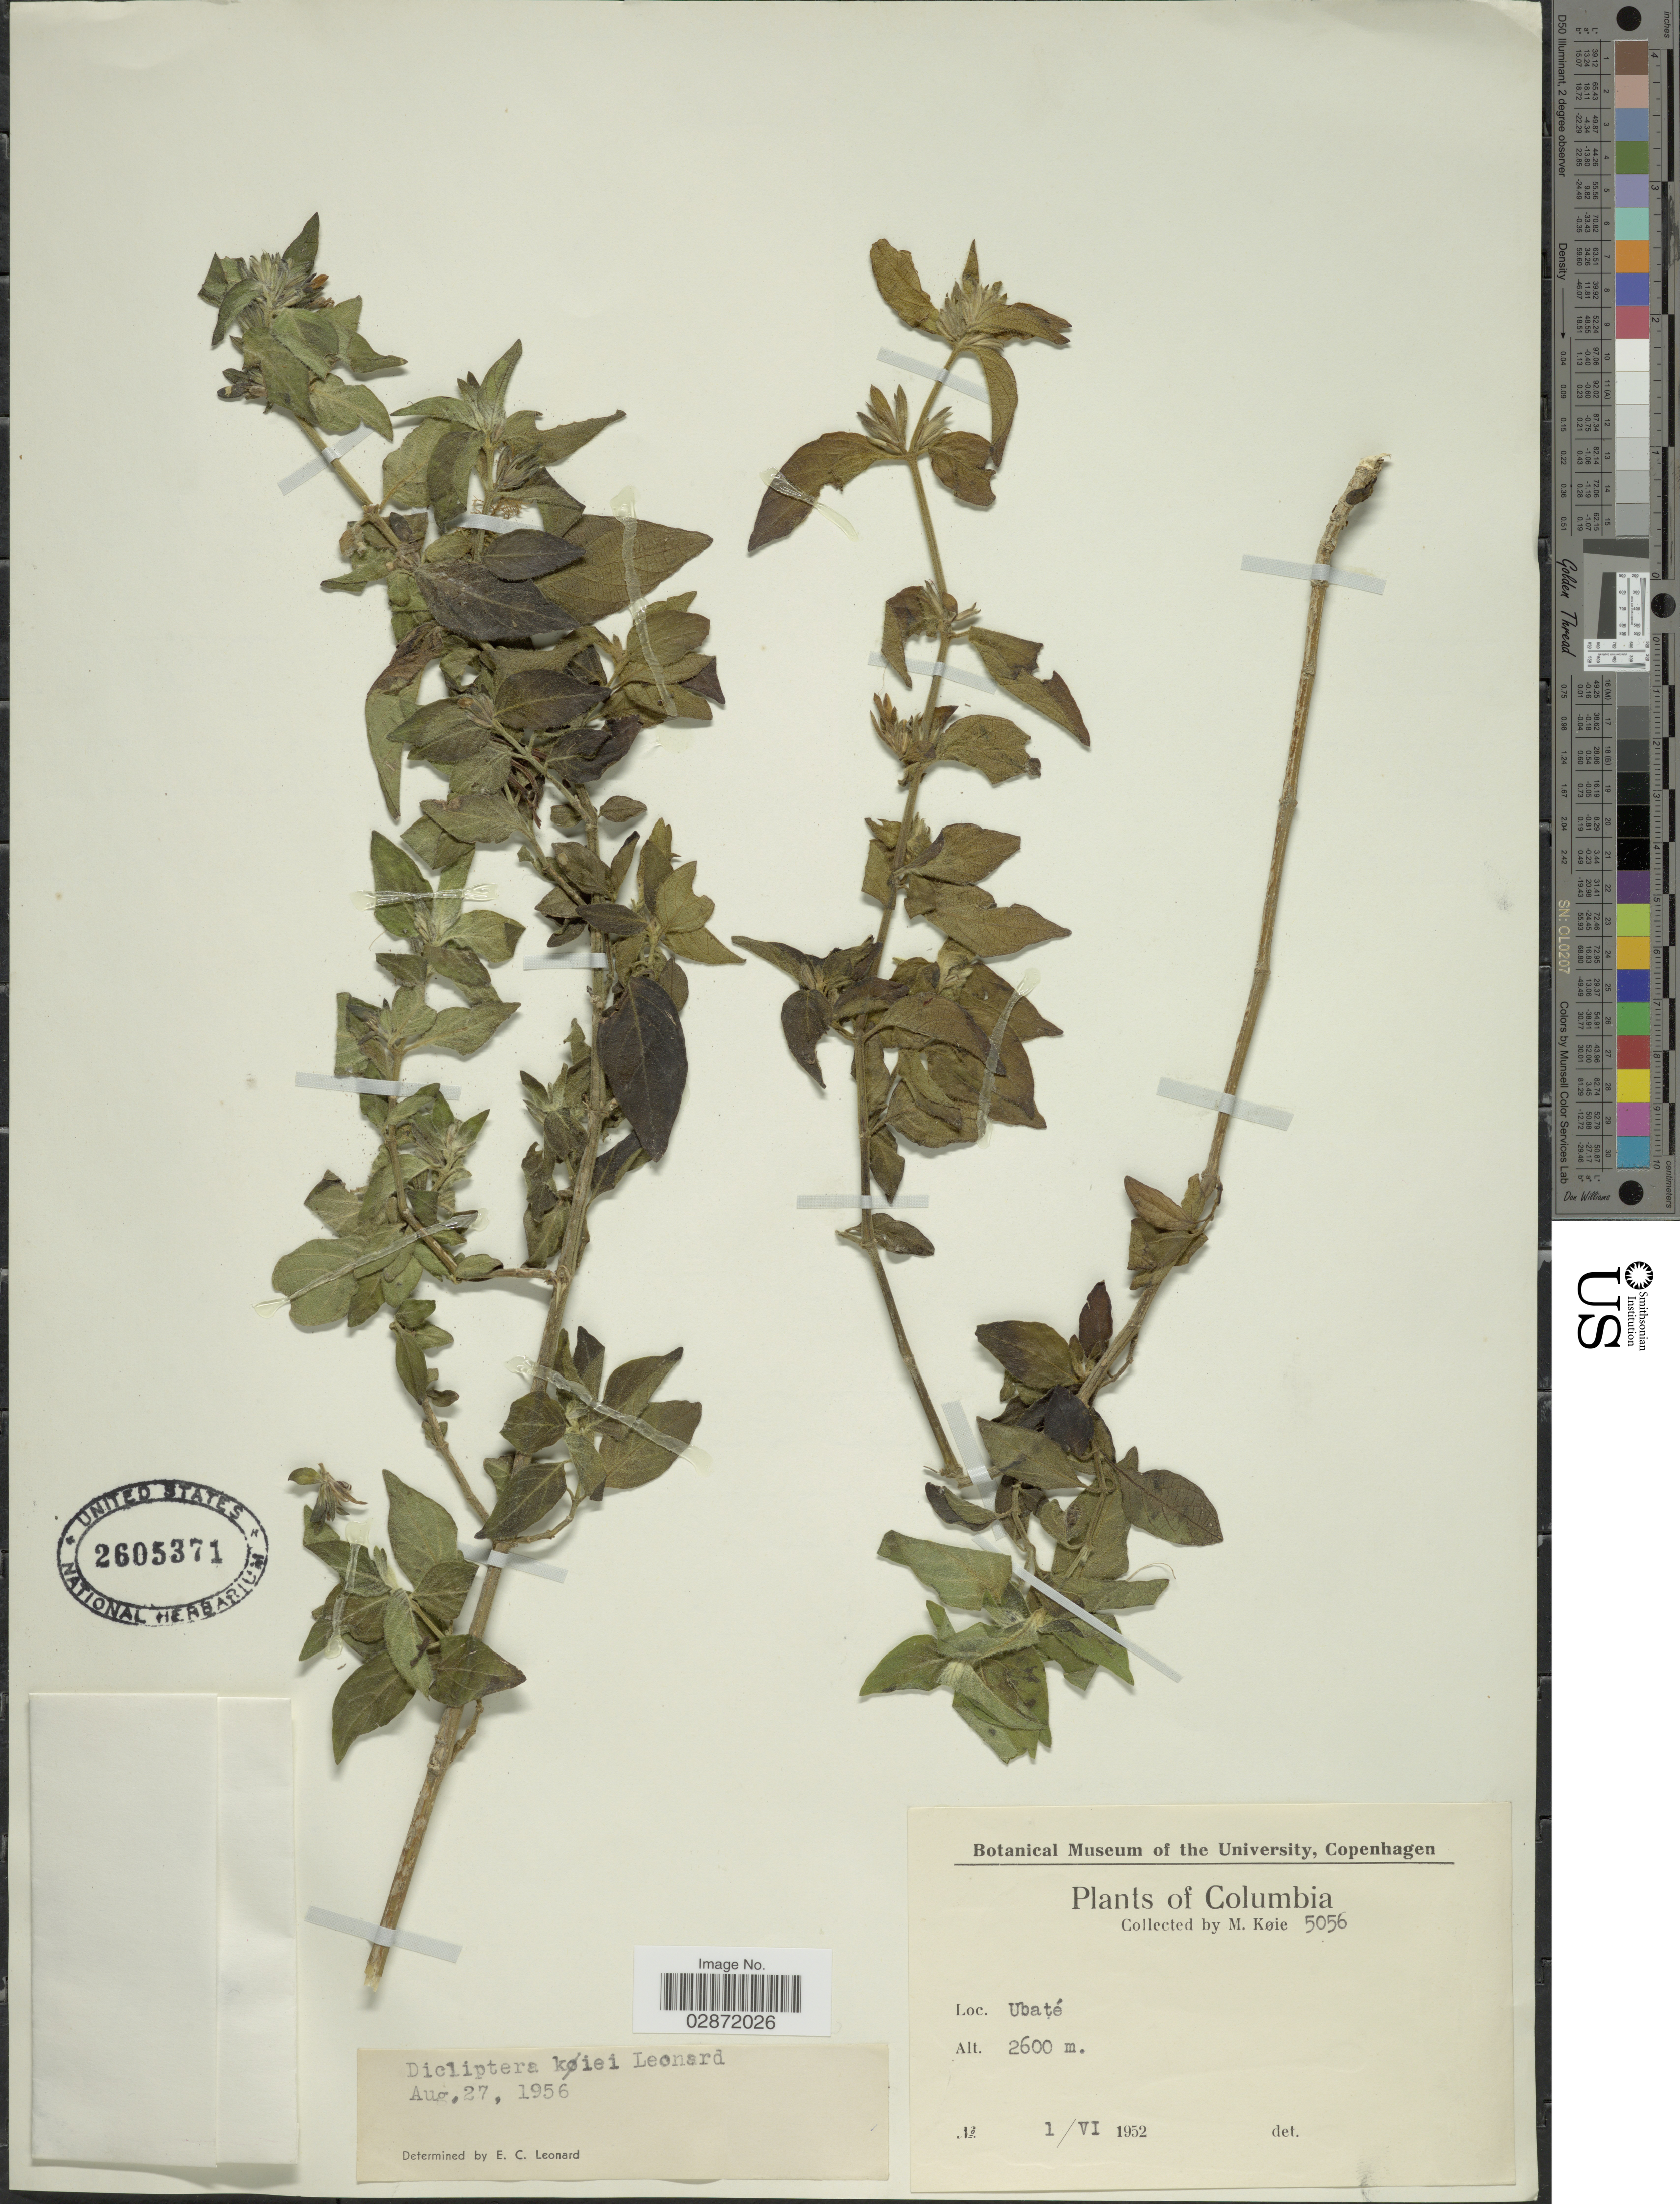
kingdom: Plantae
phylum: Tracheophyta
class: Magnoliopsida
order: Lamiales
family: Acanthaceae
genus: Dicliptera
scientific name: Dicliptera koiei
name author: Leonard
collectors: M. Köie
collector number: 5056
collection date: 1952-06-01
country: Colombia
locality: Ubaté.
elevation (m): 2600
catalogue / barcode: US 2605371